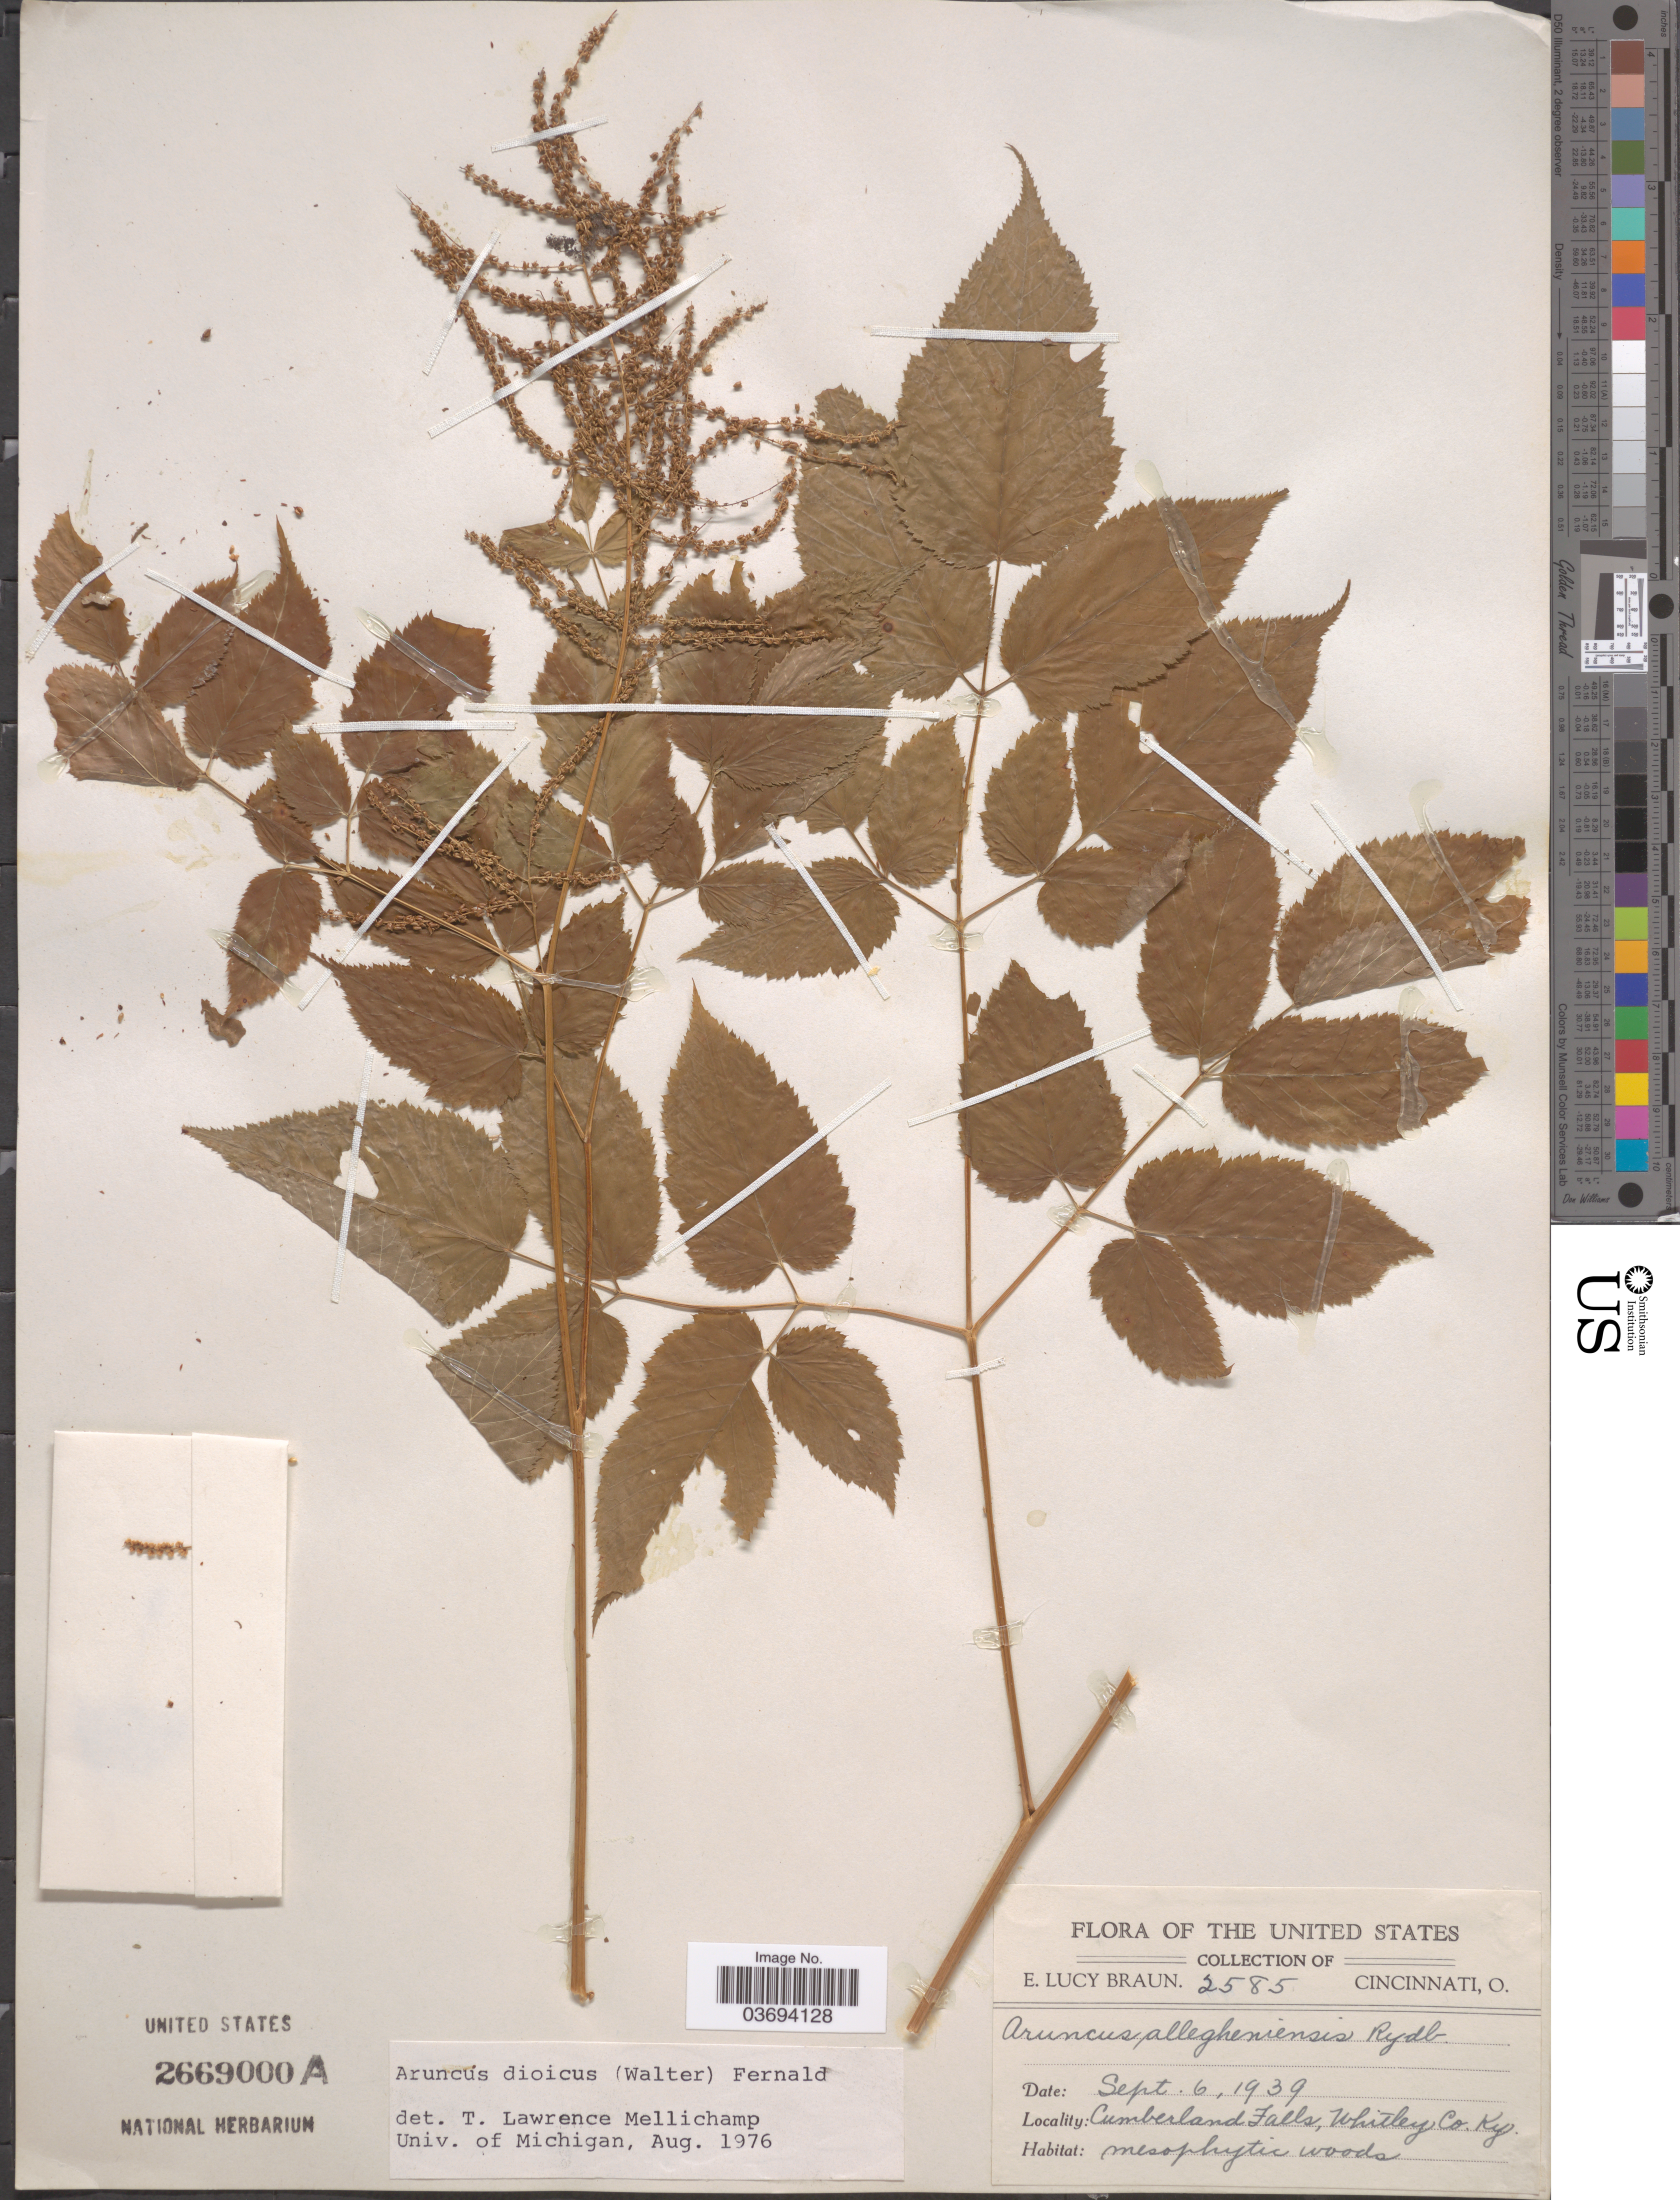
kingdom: Plantae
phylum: Tracheophyta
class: Magnoliopsida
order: Rosales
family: Rosaceae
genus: Aruncus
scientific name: Aruncus dioicus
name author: (Walter) Fernald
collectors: E. L. Braun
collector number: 2585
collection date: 1939-09-06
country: United States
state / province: Kentucky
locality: Cumberland Falls, Whitley Co.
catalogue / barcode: US 2669000A